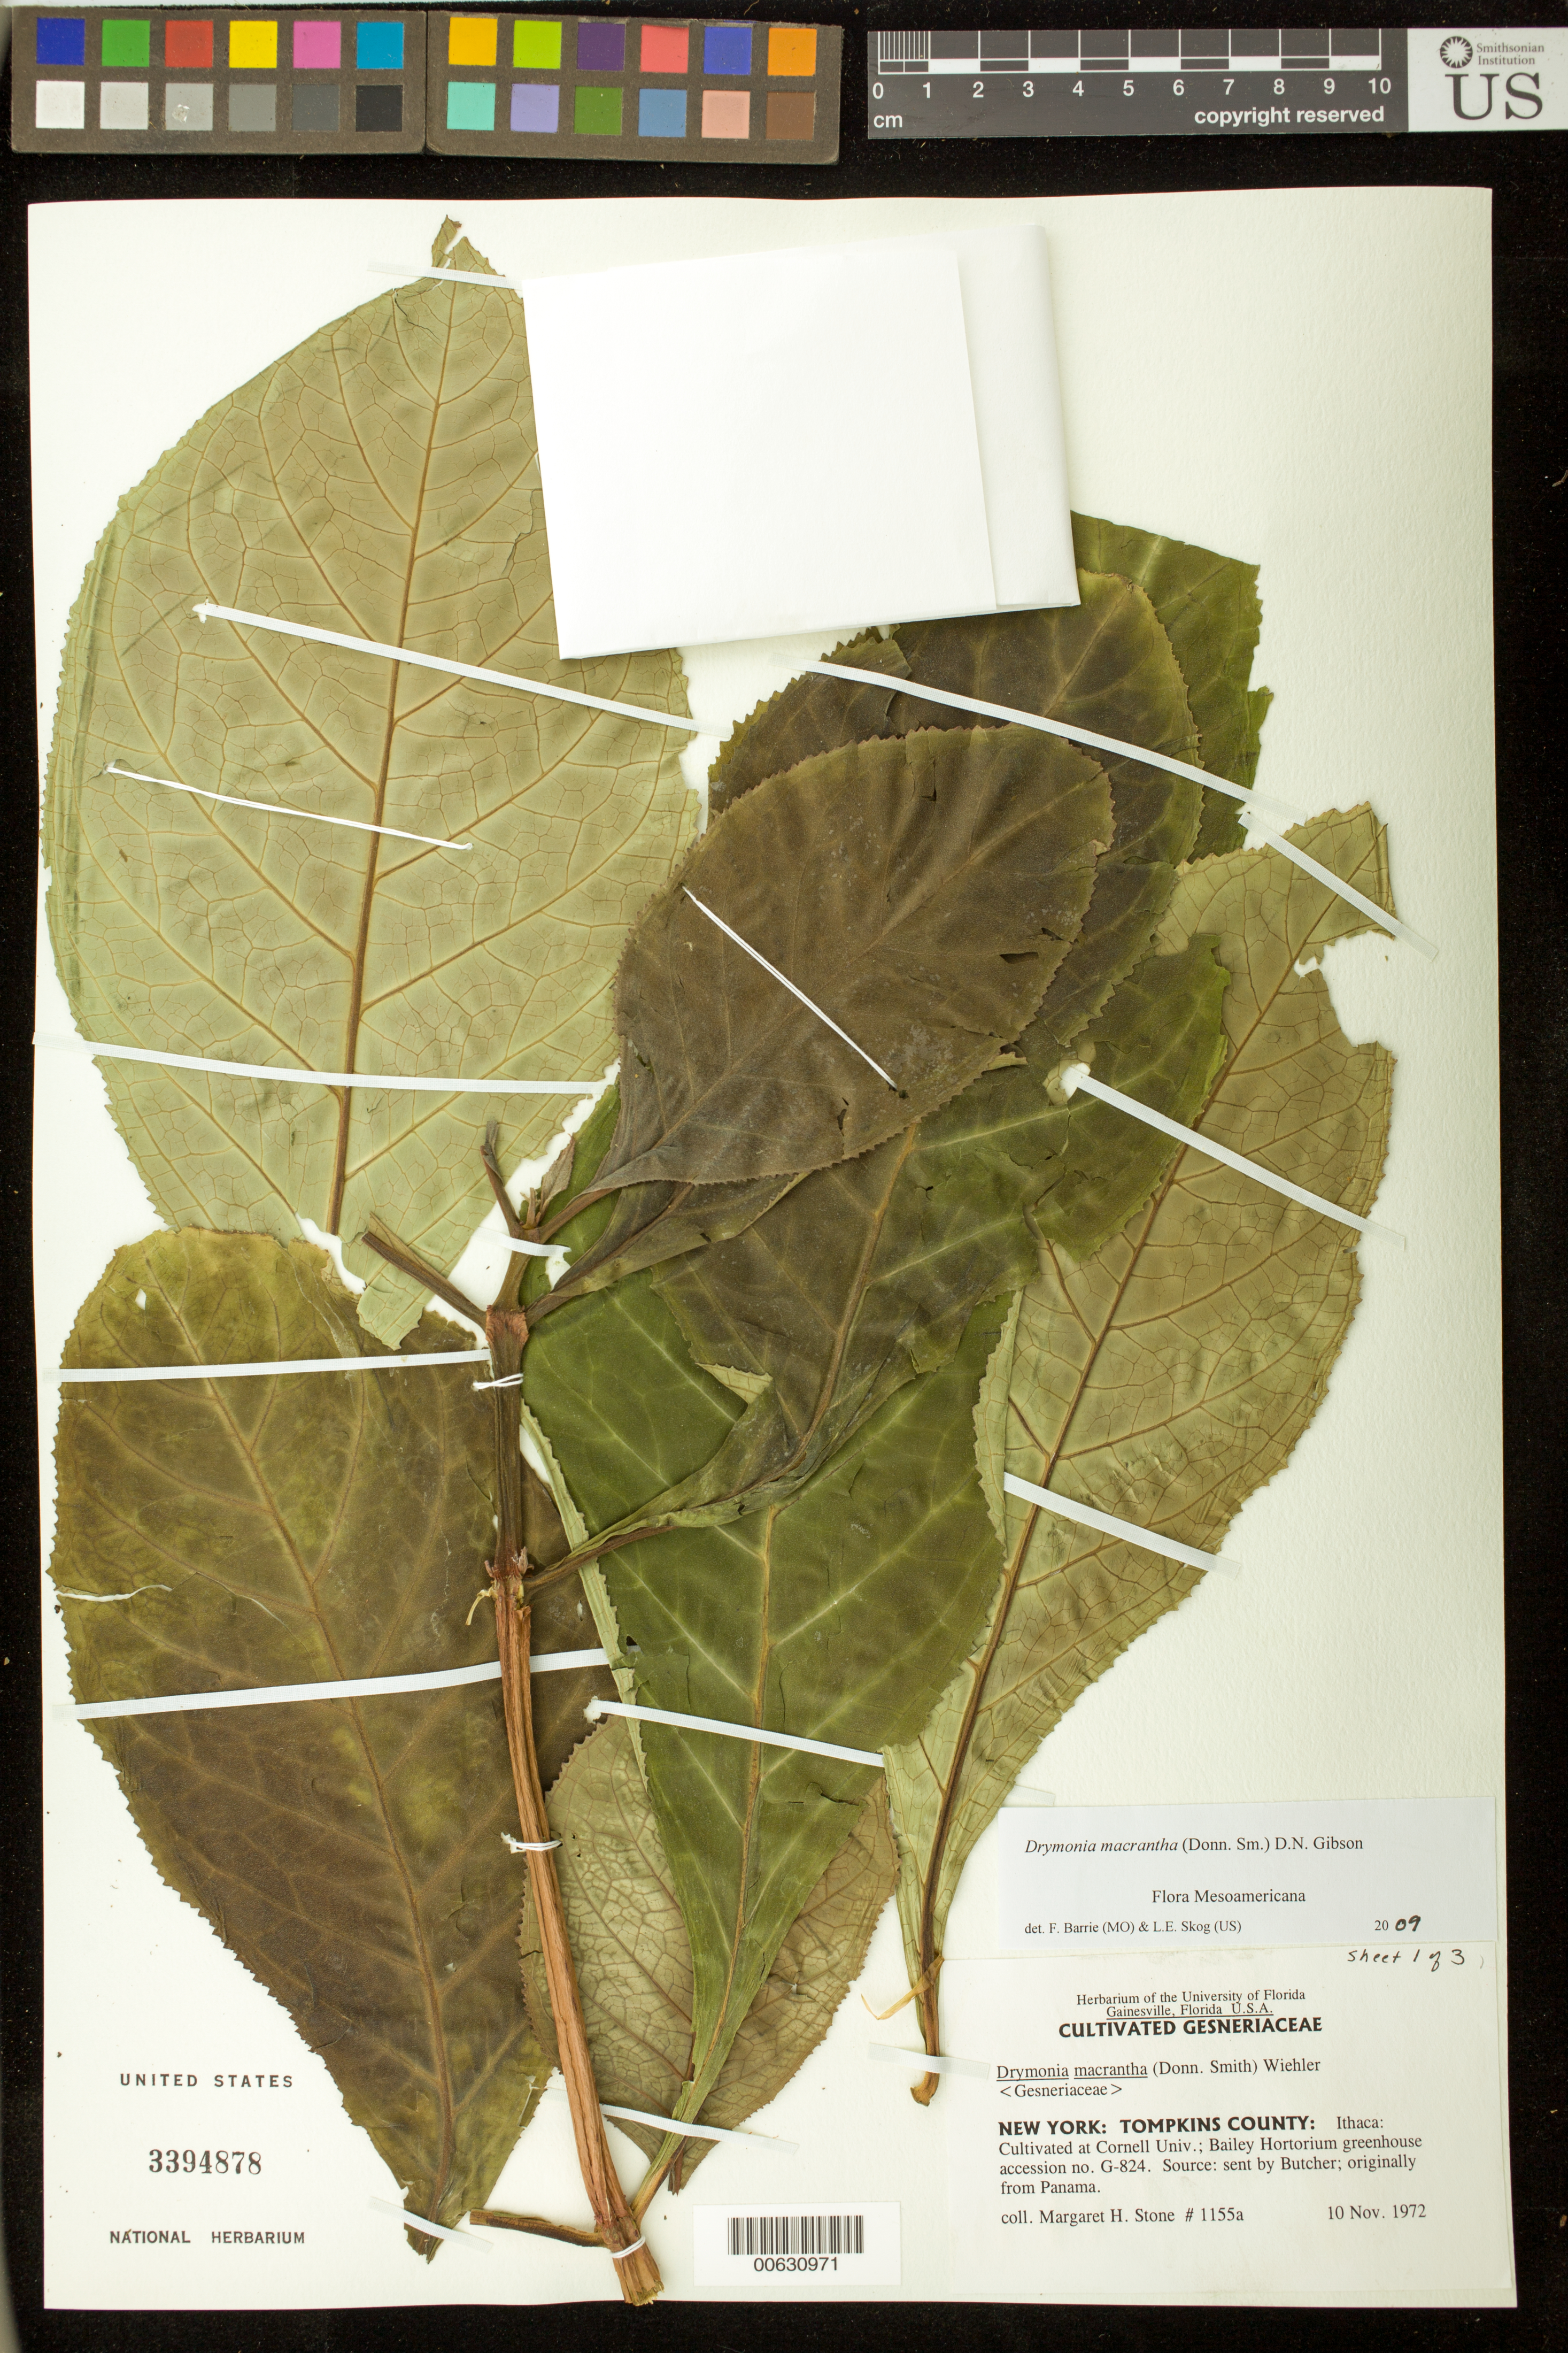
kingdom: Plantae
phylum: Tracheophyta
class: Magnoliopsida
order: Lamiales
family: Gesneriaceae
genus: Drymonia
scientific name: Drymonia macrantha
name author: (Donn. Sm.) D.N. Gibson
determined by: Skog, Laurence E.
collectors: M. Stone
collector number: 1155 a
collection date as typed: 10 Nov 1972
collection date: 1972-11-10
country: Panama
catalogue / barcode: US 3394878